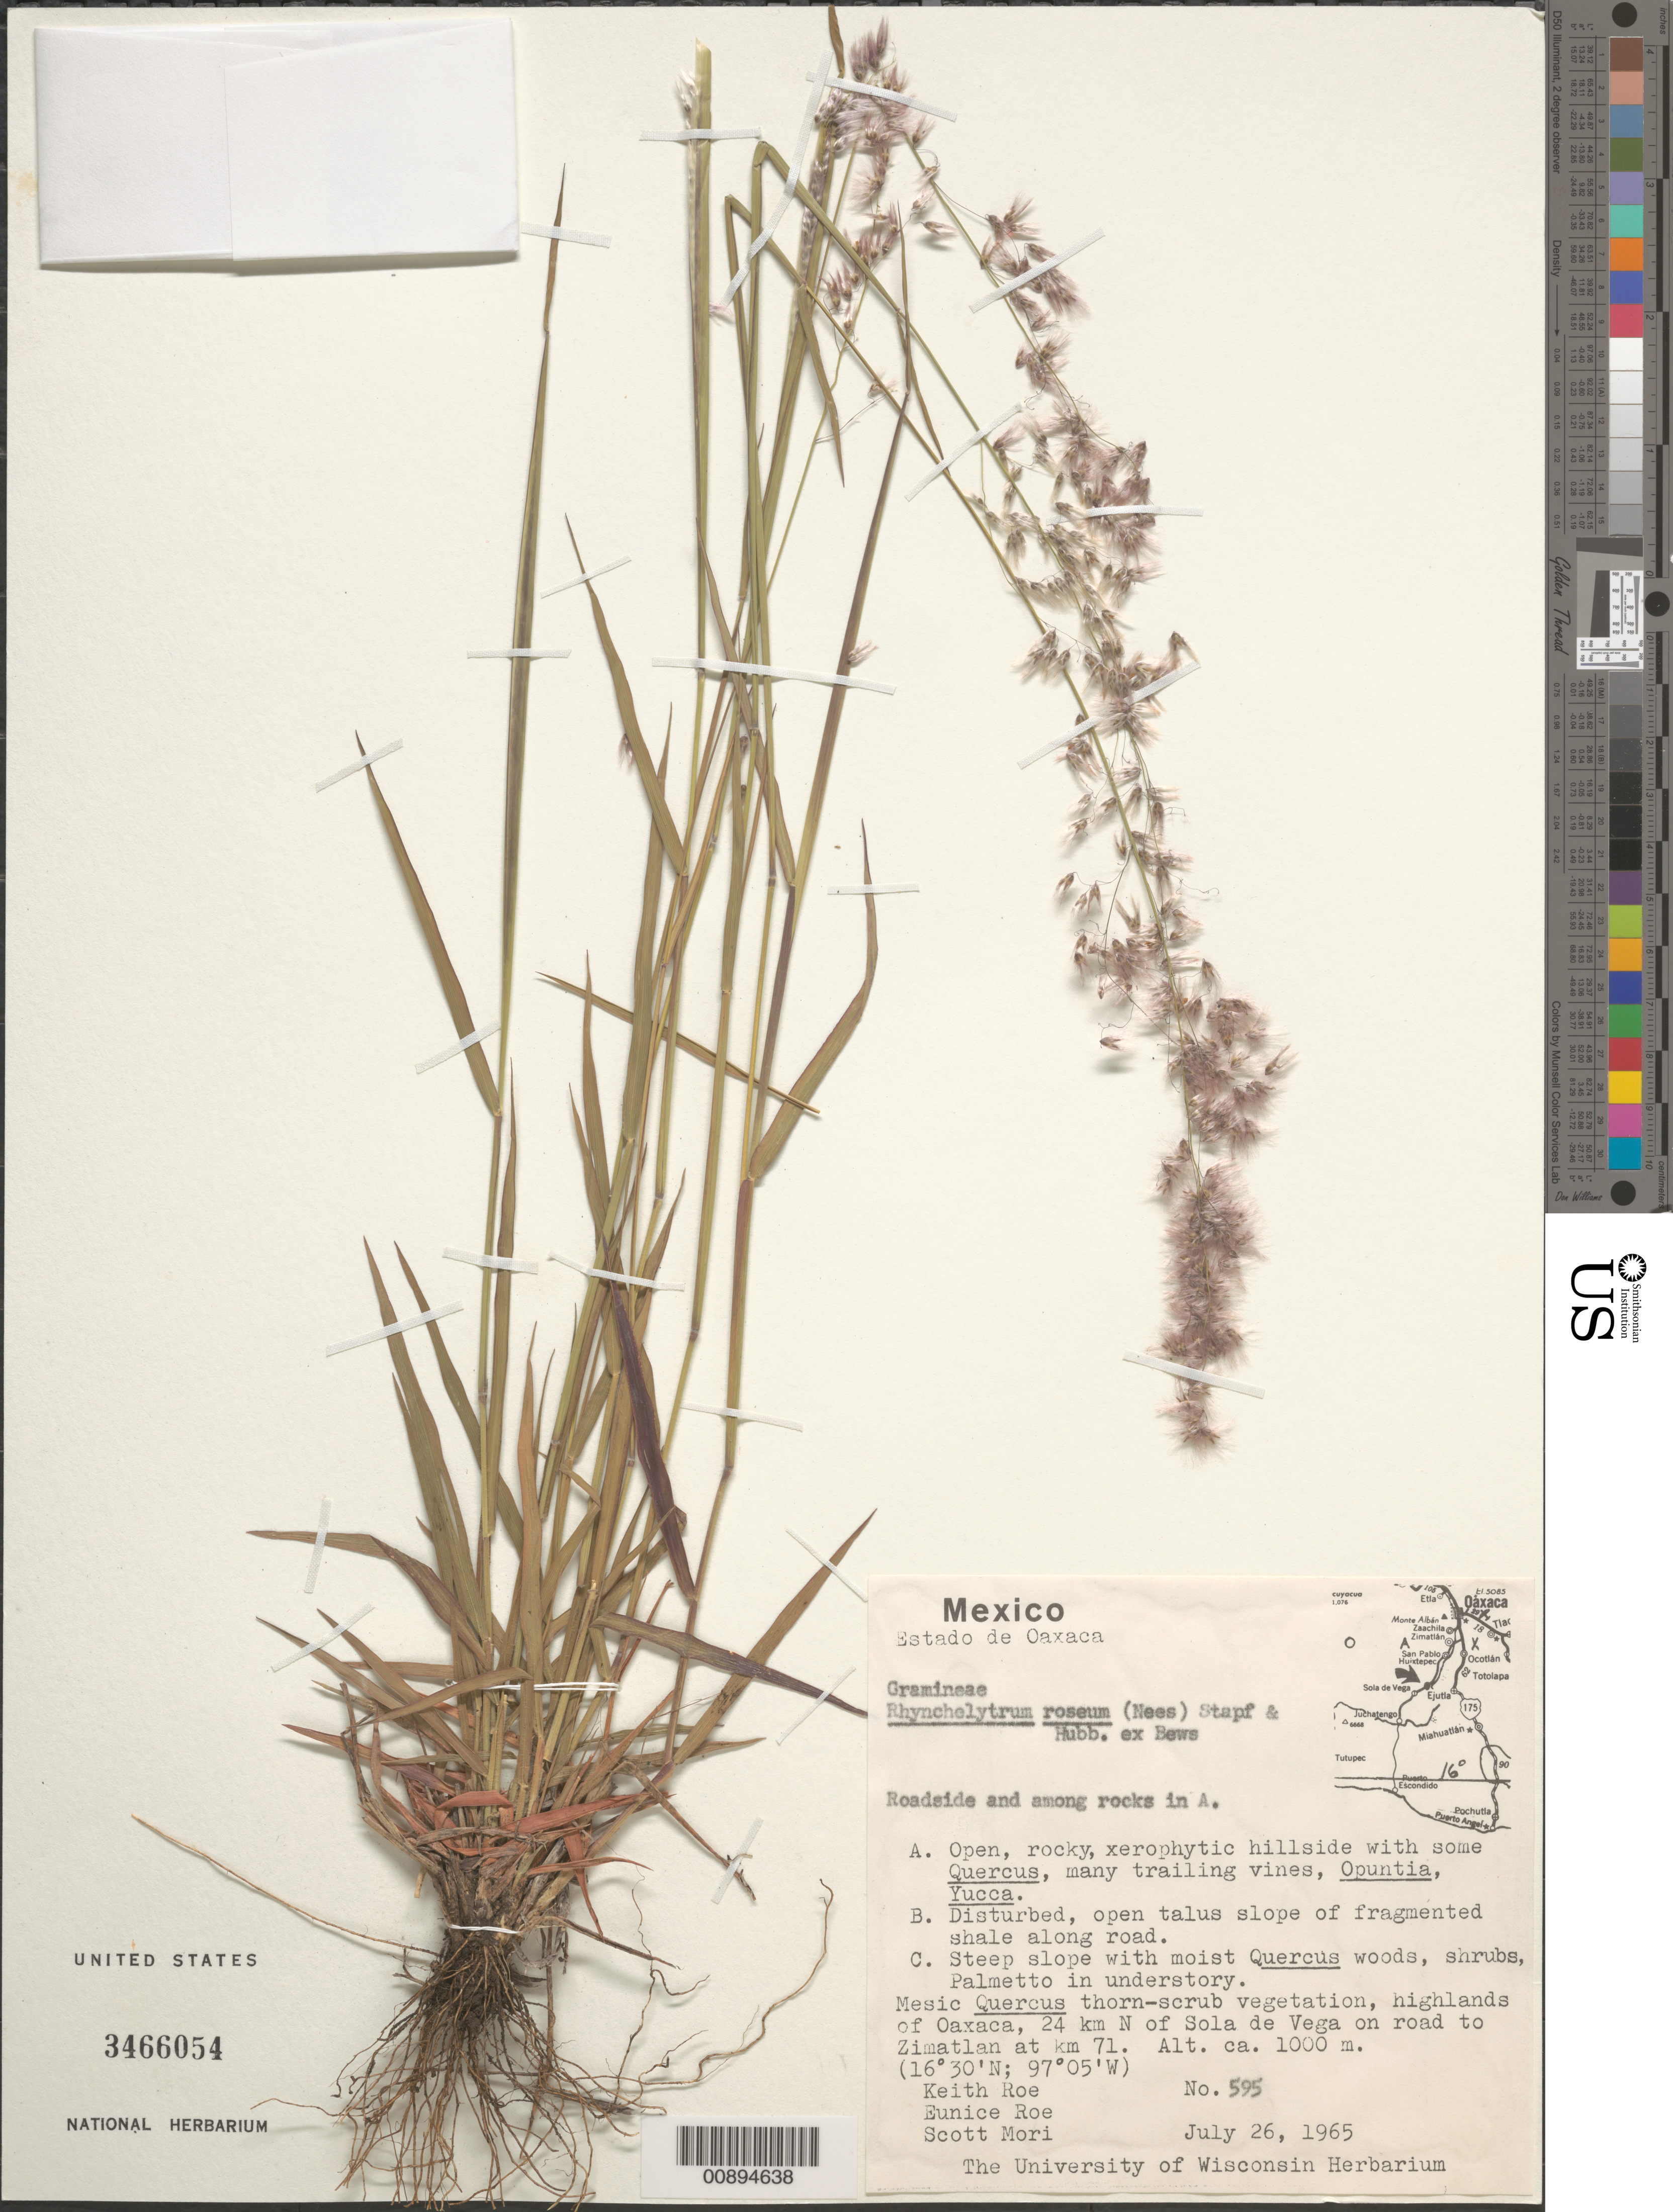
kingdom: Plantae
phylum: Tracheophyta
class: Liliopsida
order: Poales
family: Poaceae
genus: Rhynchelytrum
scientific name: Rhynchelytrum roseum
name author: (Nees) Stapf & C.E. Hubb.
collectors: K. E. Roe, E. Roe & S. Mori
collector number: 595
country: Mexico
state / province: Oaxaca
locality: N of Sola de Vega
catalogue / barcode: US 3466054